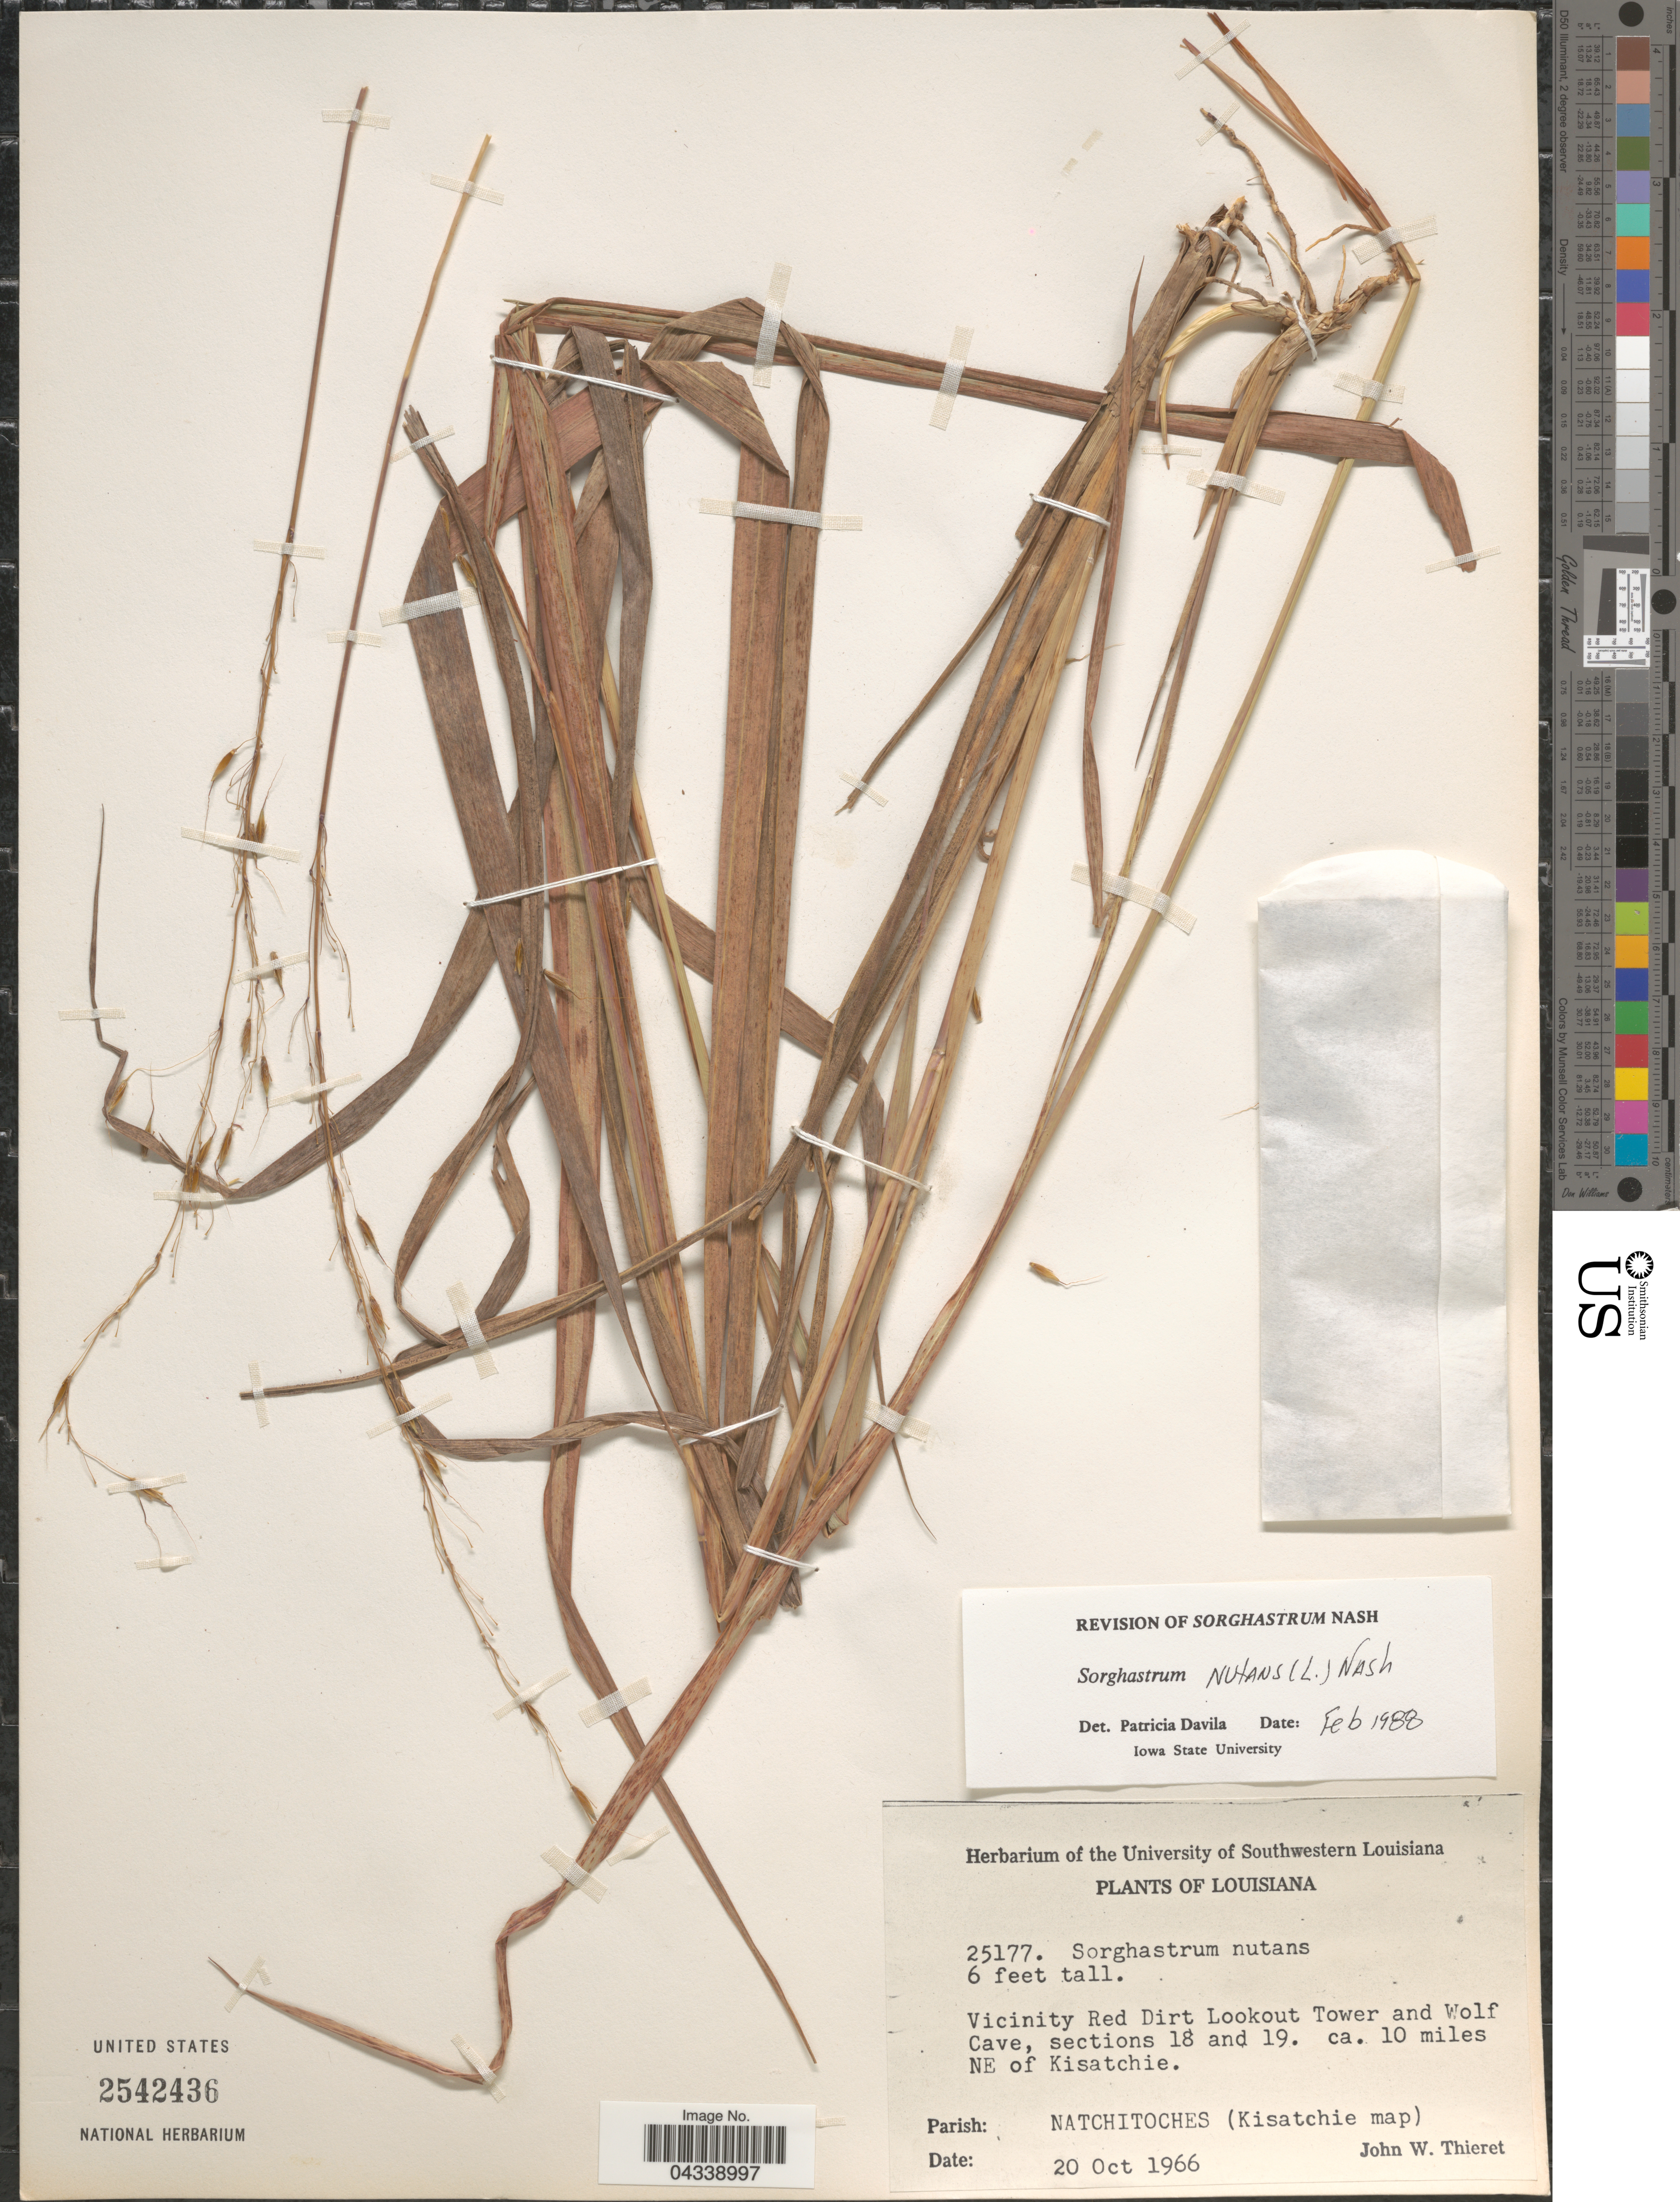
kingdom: Plantae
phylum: Tracheophyta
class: Liliopsida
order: Poales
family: Poaceae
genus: Sorghastrum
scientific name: Sorghastrum nutans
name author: (L.) Nash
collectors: J. W. Thieret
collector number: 25177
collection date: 1966-10-20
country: United States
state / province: Louisiana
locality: Vicinity Red Dirt Lookout Tower and Wolf Cave, sections 18 and 19. ca. 10 miles NE of Kisatchie. Parish: Natchitoches (Kisatchie map).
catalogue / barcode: US 2542436